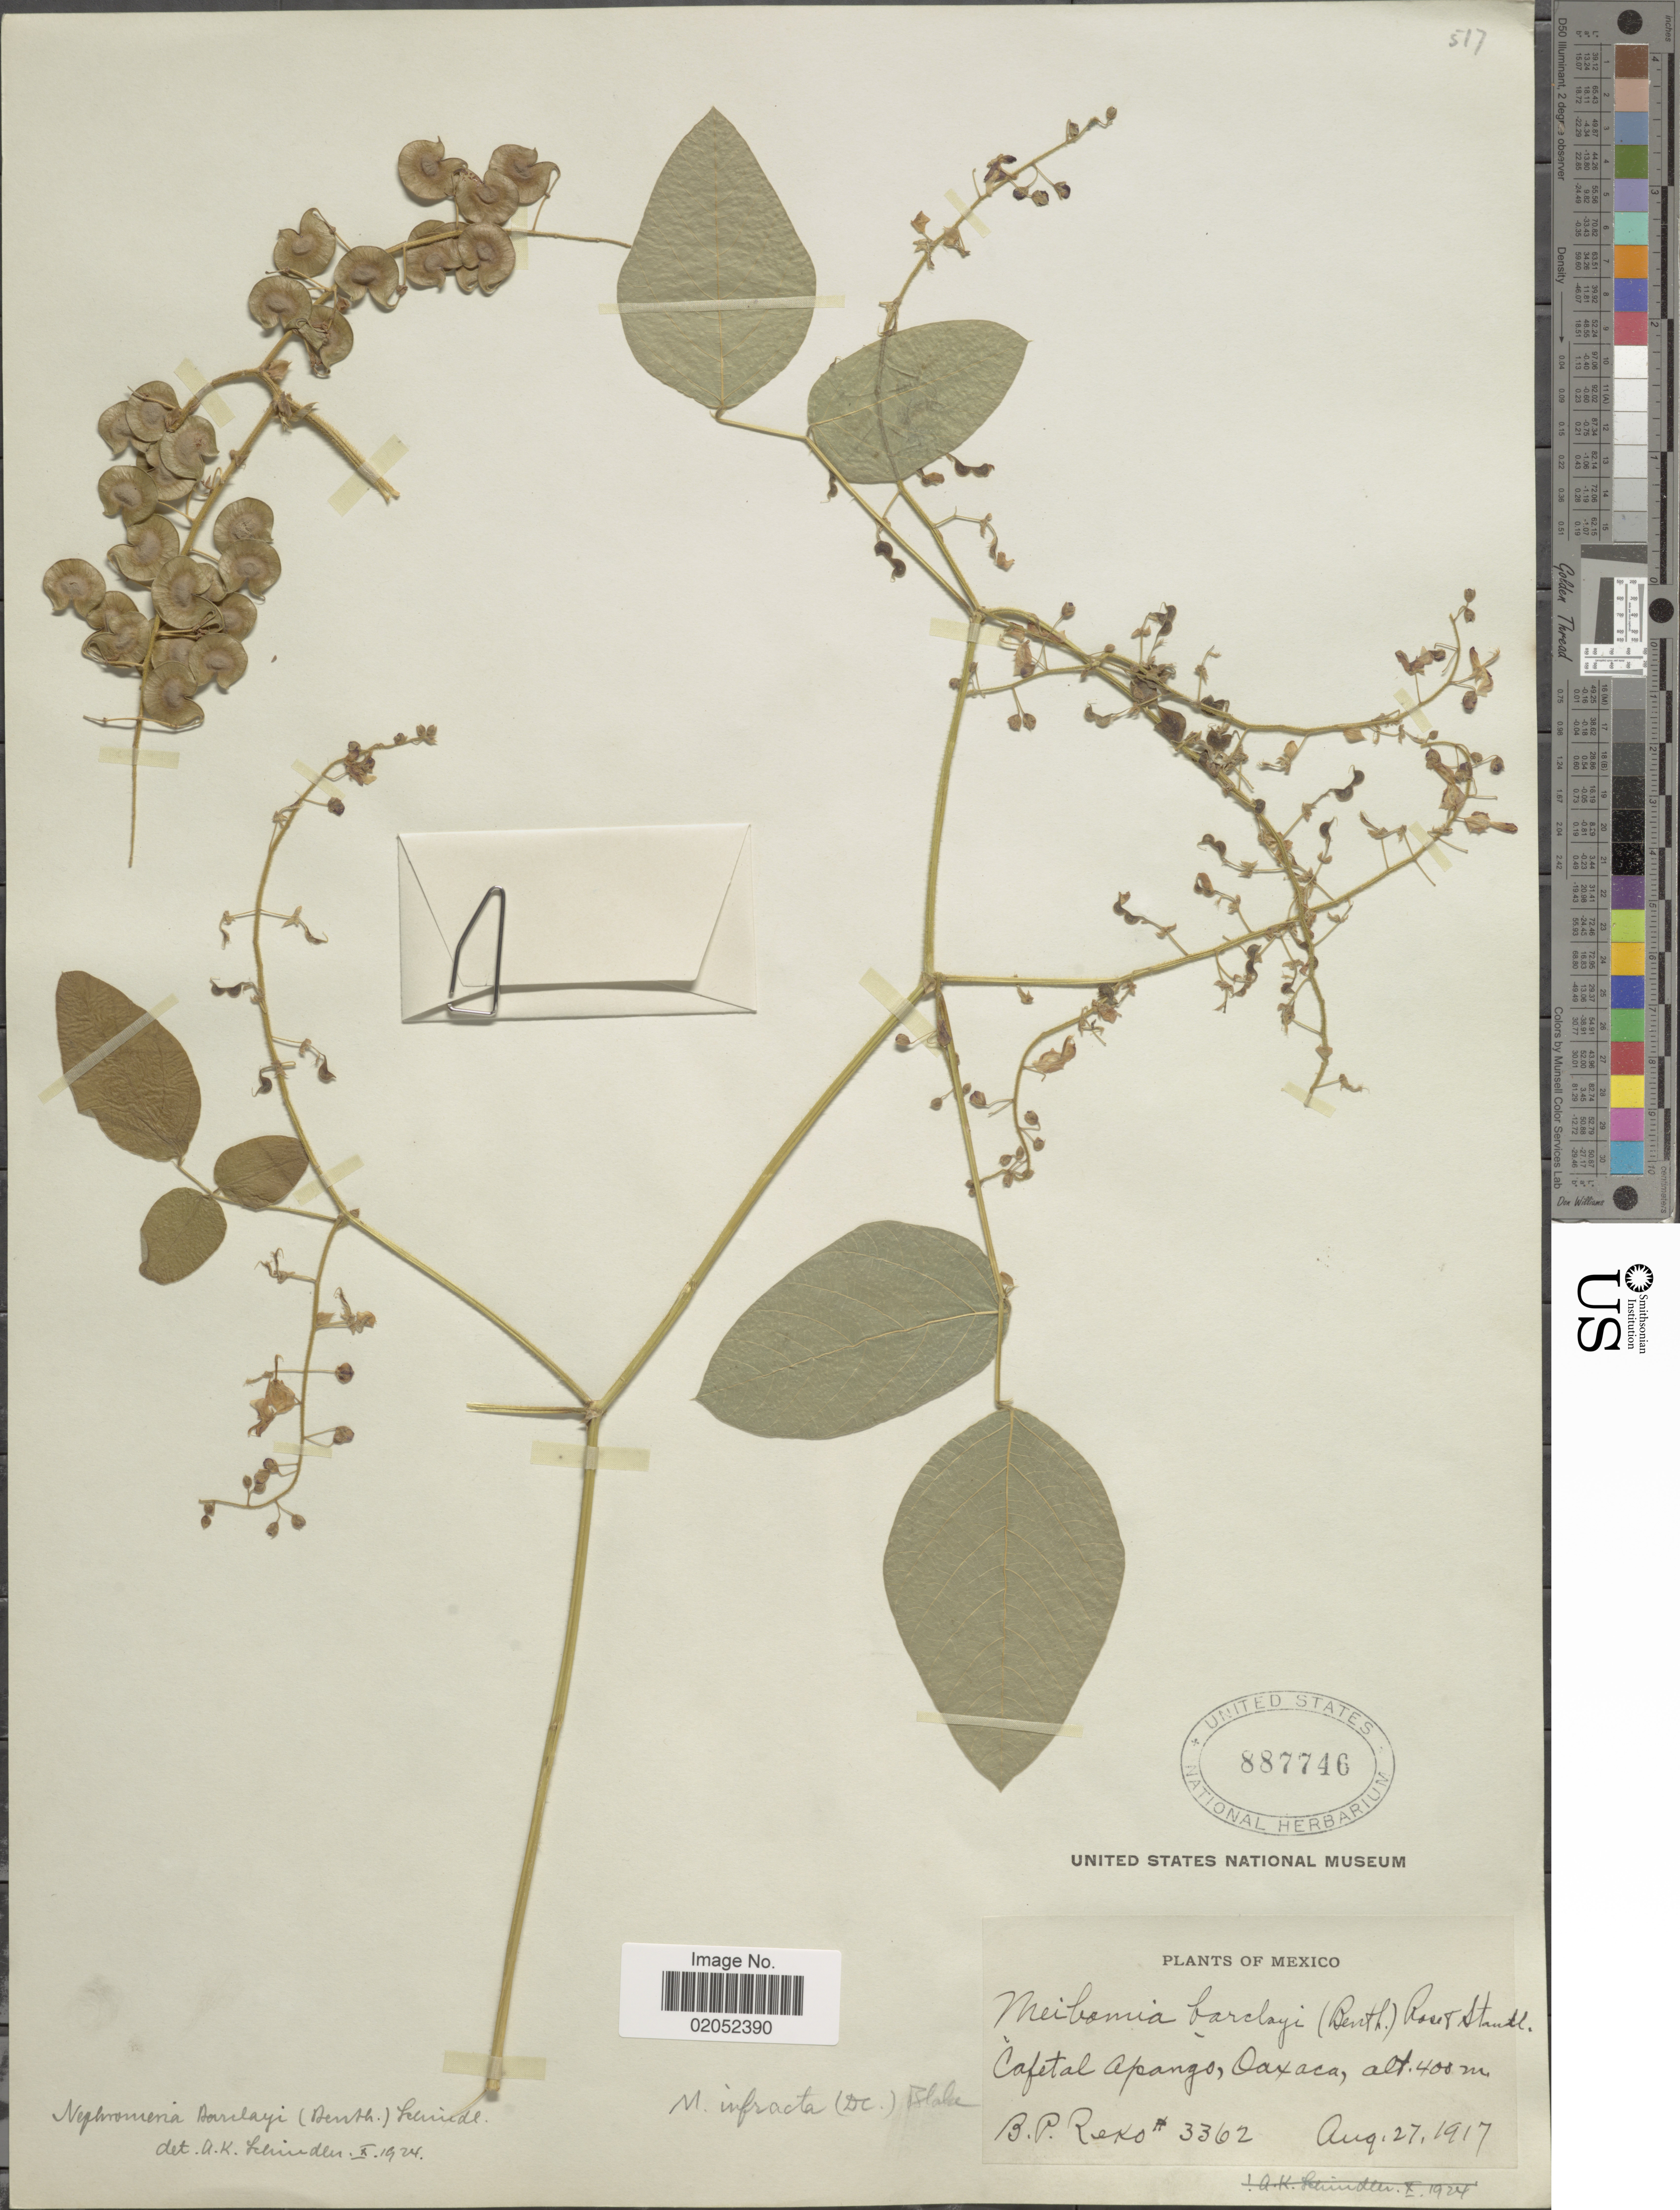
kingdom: Plantae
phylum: Tracheophyta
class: Magnoliopsida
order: Fabales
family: Fabaceae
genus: Desmodium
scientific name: Desmodium infractum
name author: DC.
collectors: B. P. Reko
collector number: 3362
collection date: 1917-08-27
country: Mexico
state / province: Oaxaca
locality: Cafetal Apangs, Oaxaca.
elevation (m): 400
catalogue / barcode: US 887746